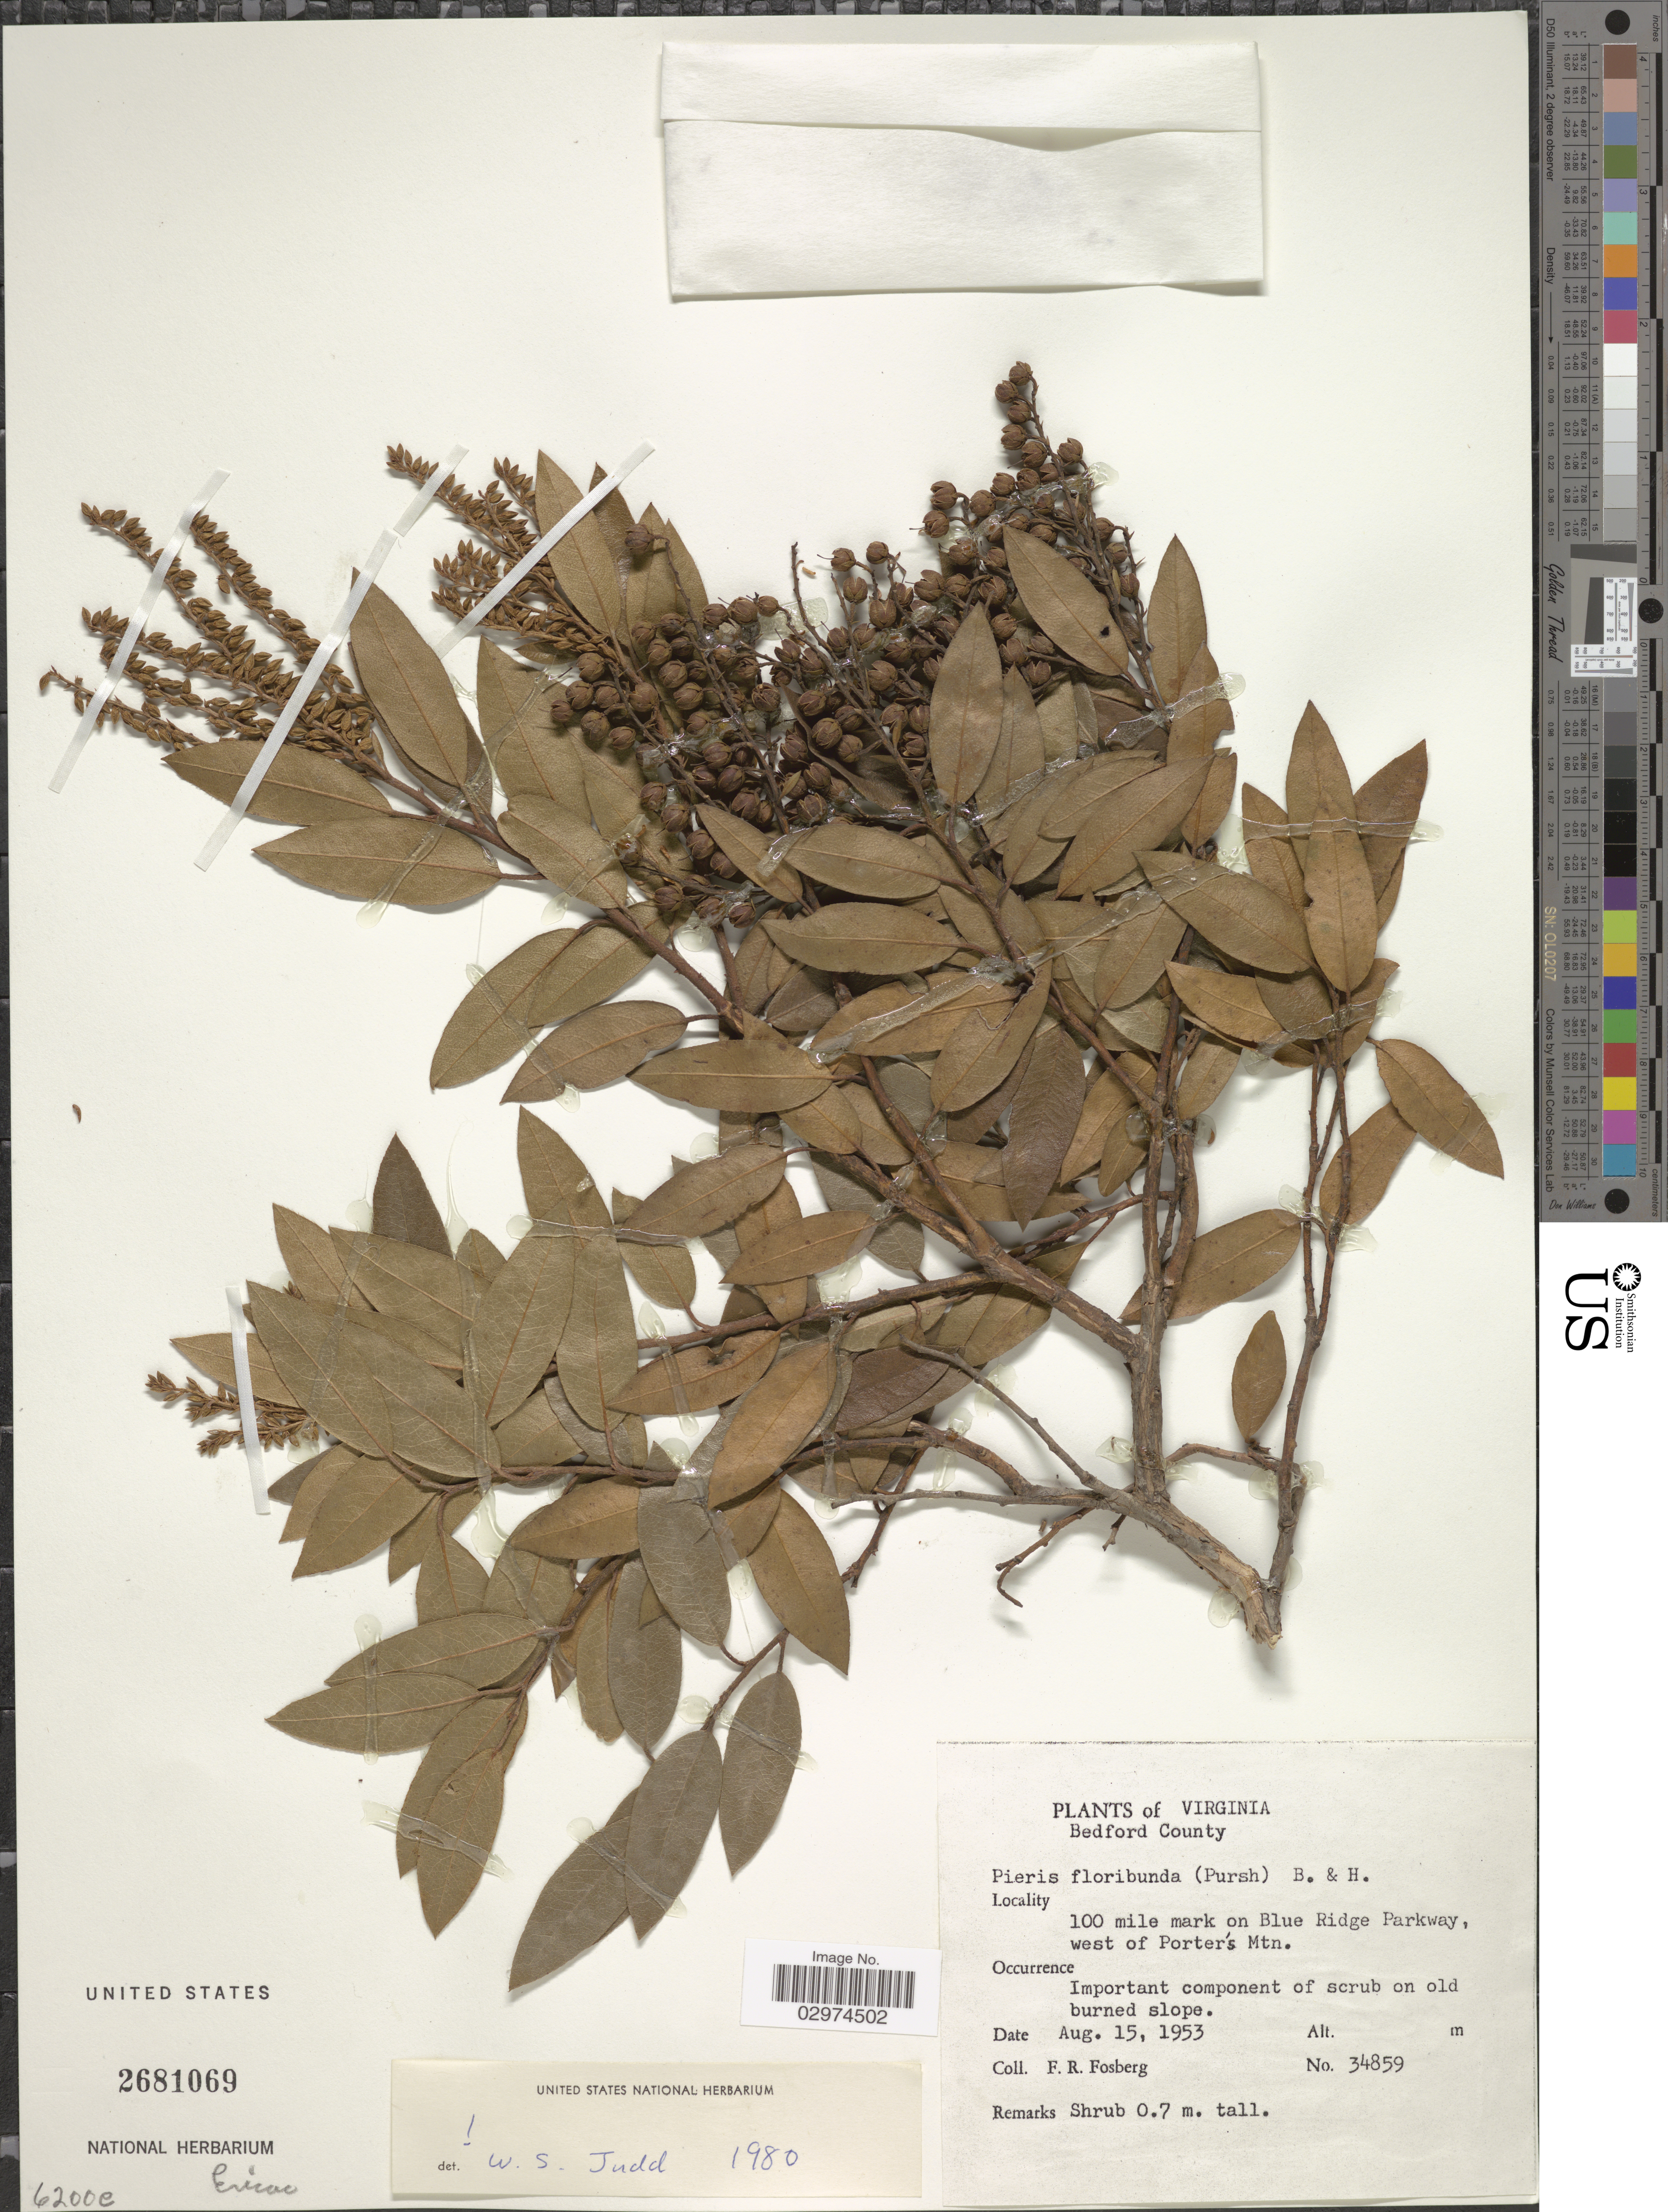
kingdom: Plantae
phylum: Tracheophyta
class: Magnoliopsida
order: Ericales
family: Ericaceae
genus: Pieris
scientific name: Pieris floribunda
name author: (Pursh) Benth. & Hook. f.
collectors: F. R. Fosberg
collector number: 34859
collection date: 1953-08-15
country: United States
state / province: Virginia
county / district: Bedford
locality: Bedford County, 100 mile mark on Blue Ridge Parkway, west of Porter's Mtn.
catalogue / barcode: US 2681069